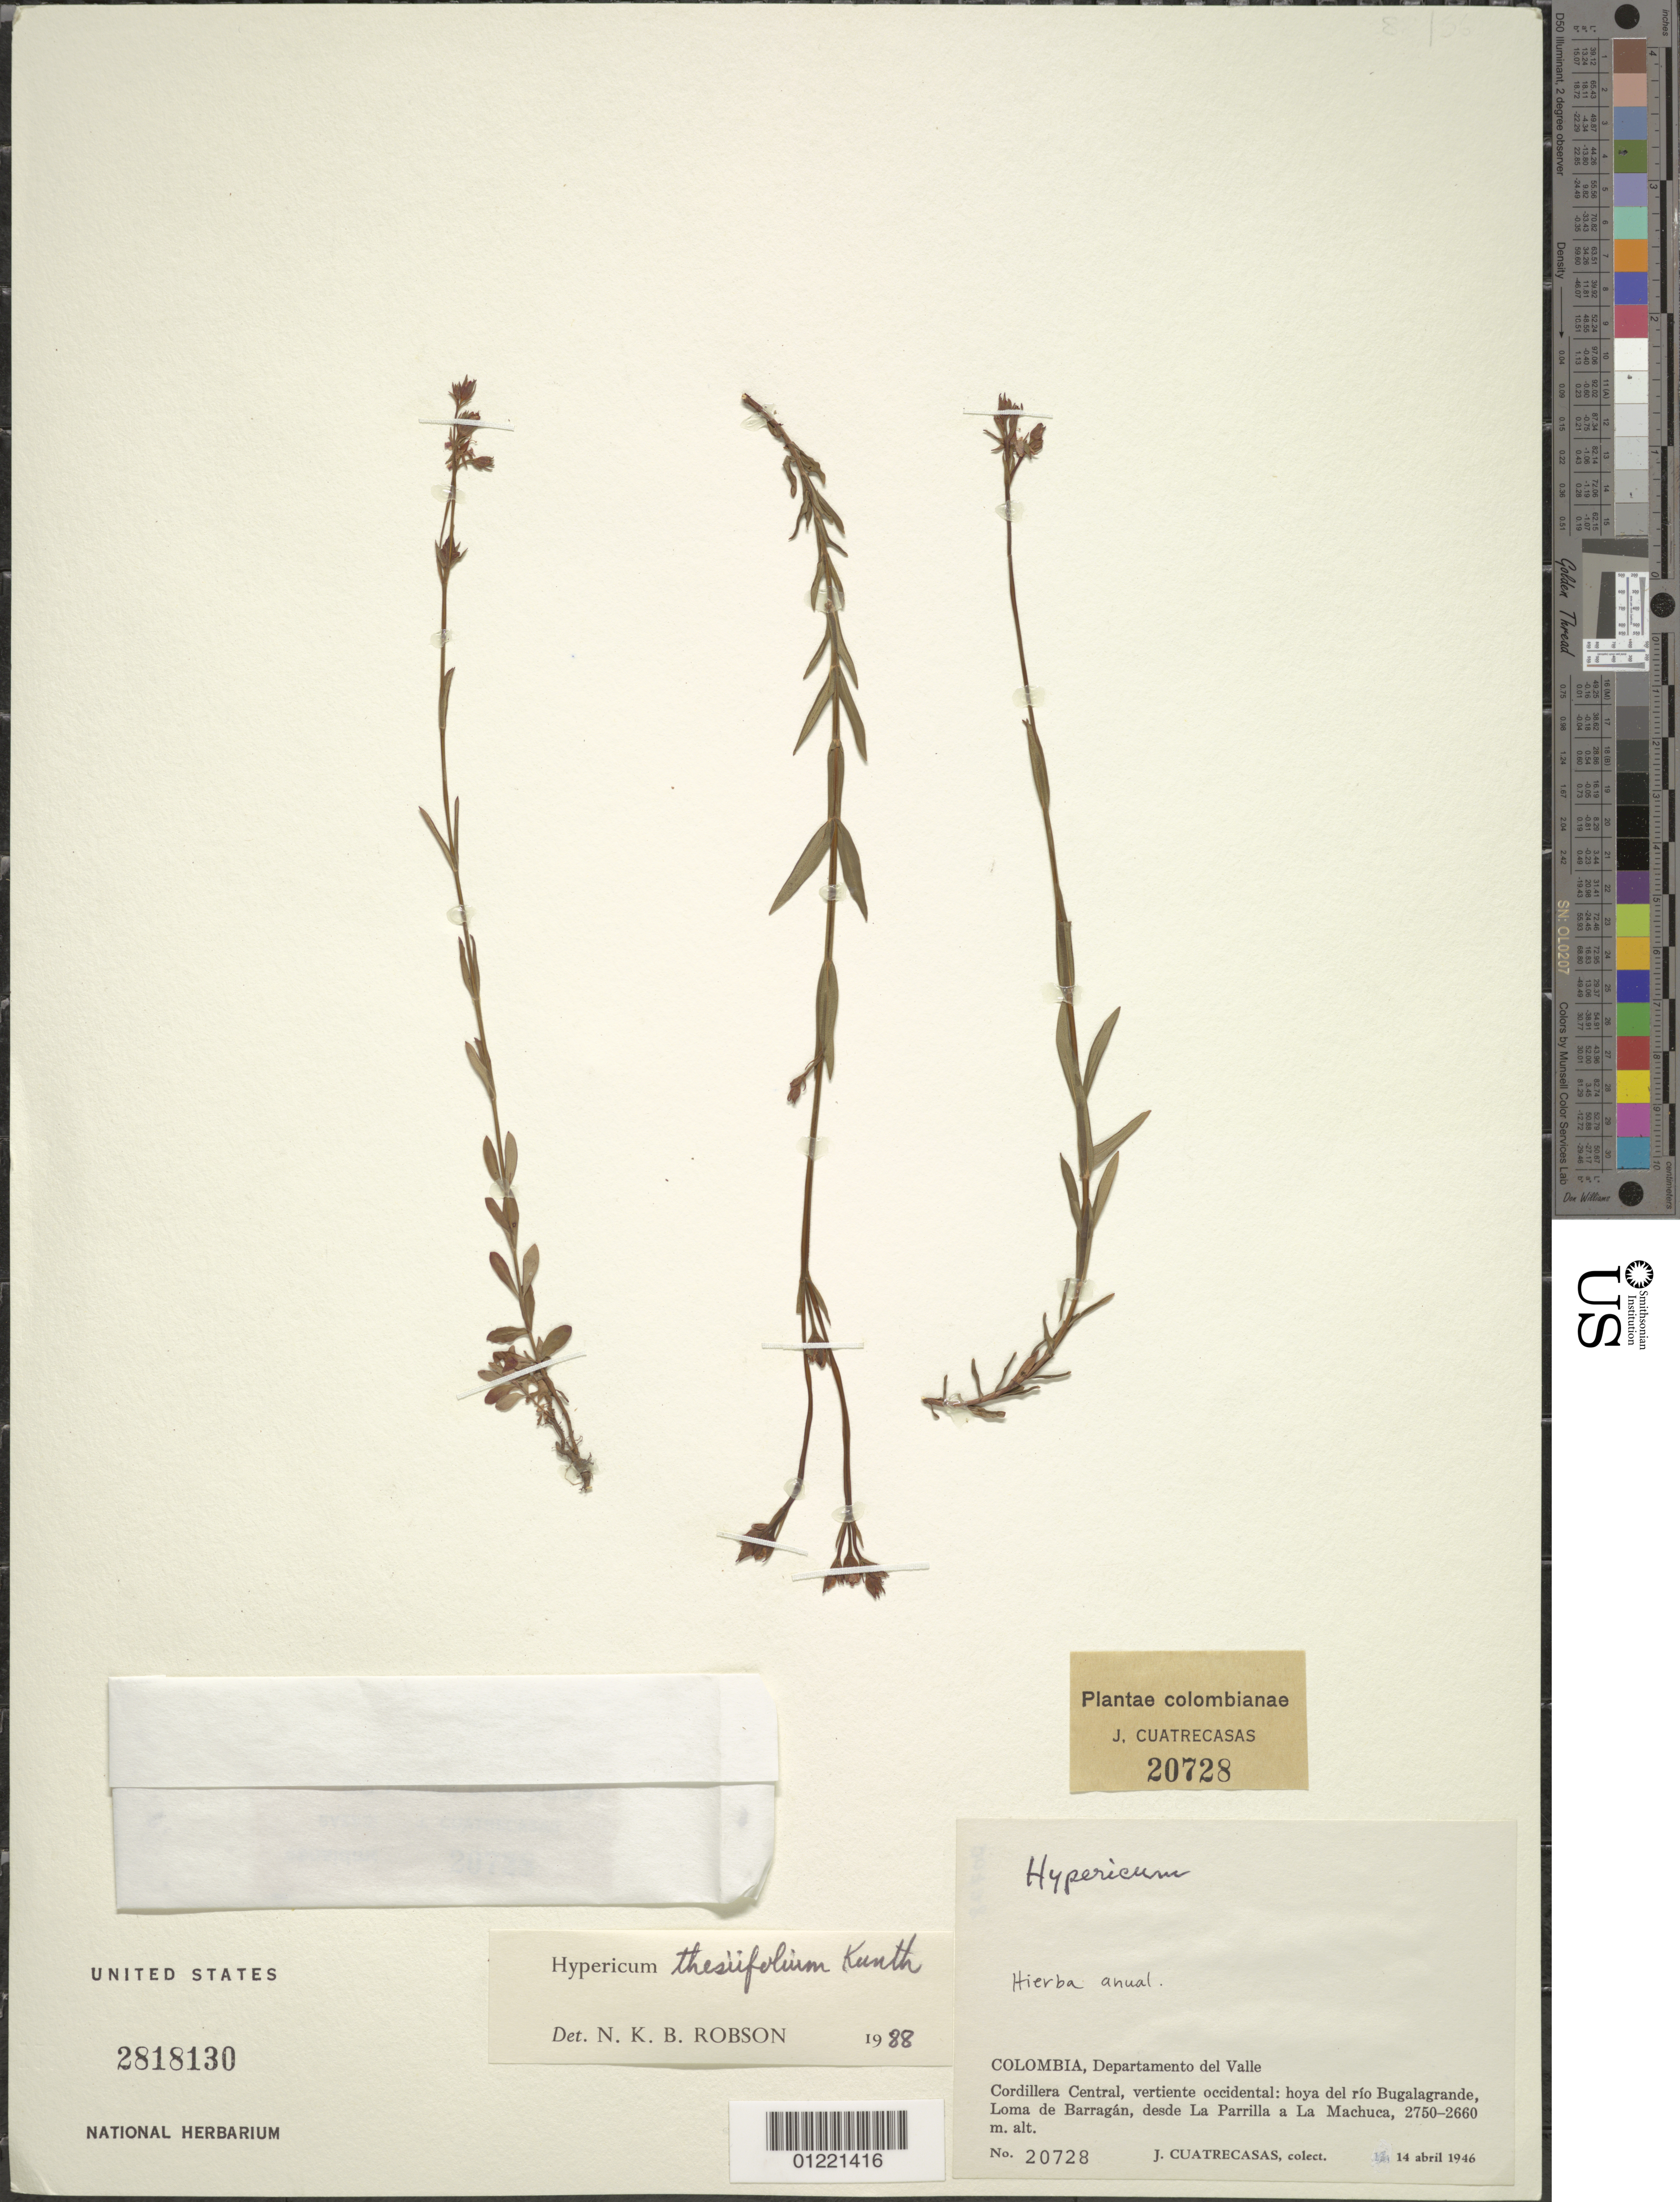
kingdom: Plantae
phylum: Tracheophyta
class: Magnoliopsida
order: Malpighiales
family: Hypericaceae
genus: Hypericum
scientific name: Hypericum thesiifolium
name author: Kunth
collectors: J. Cuatrecasas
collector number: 20728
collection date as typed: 14 Apr 1946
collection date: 1946-04-14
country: Colombia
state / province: Valle del Cauca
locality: Cordillera Central, Vertiente Occidental; Hoya del Rio Bugla Grande; Loma de baragan, from la parrilla to la machuca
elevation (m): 2660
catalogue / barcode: US 2818130